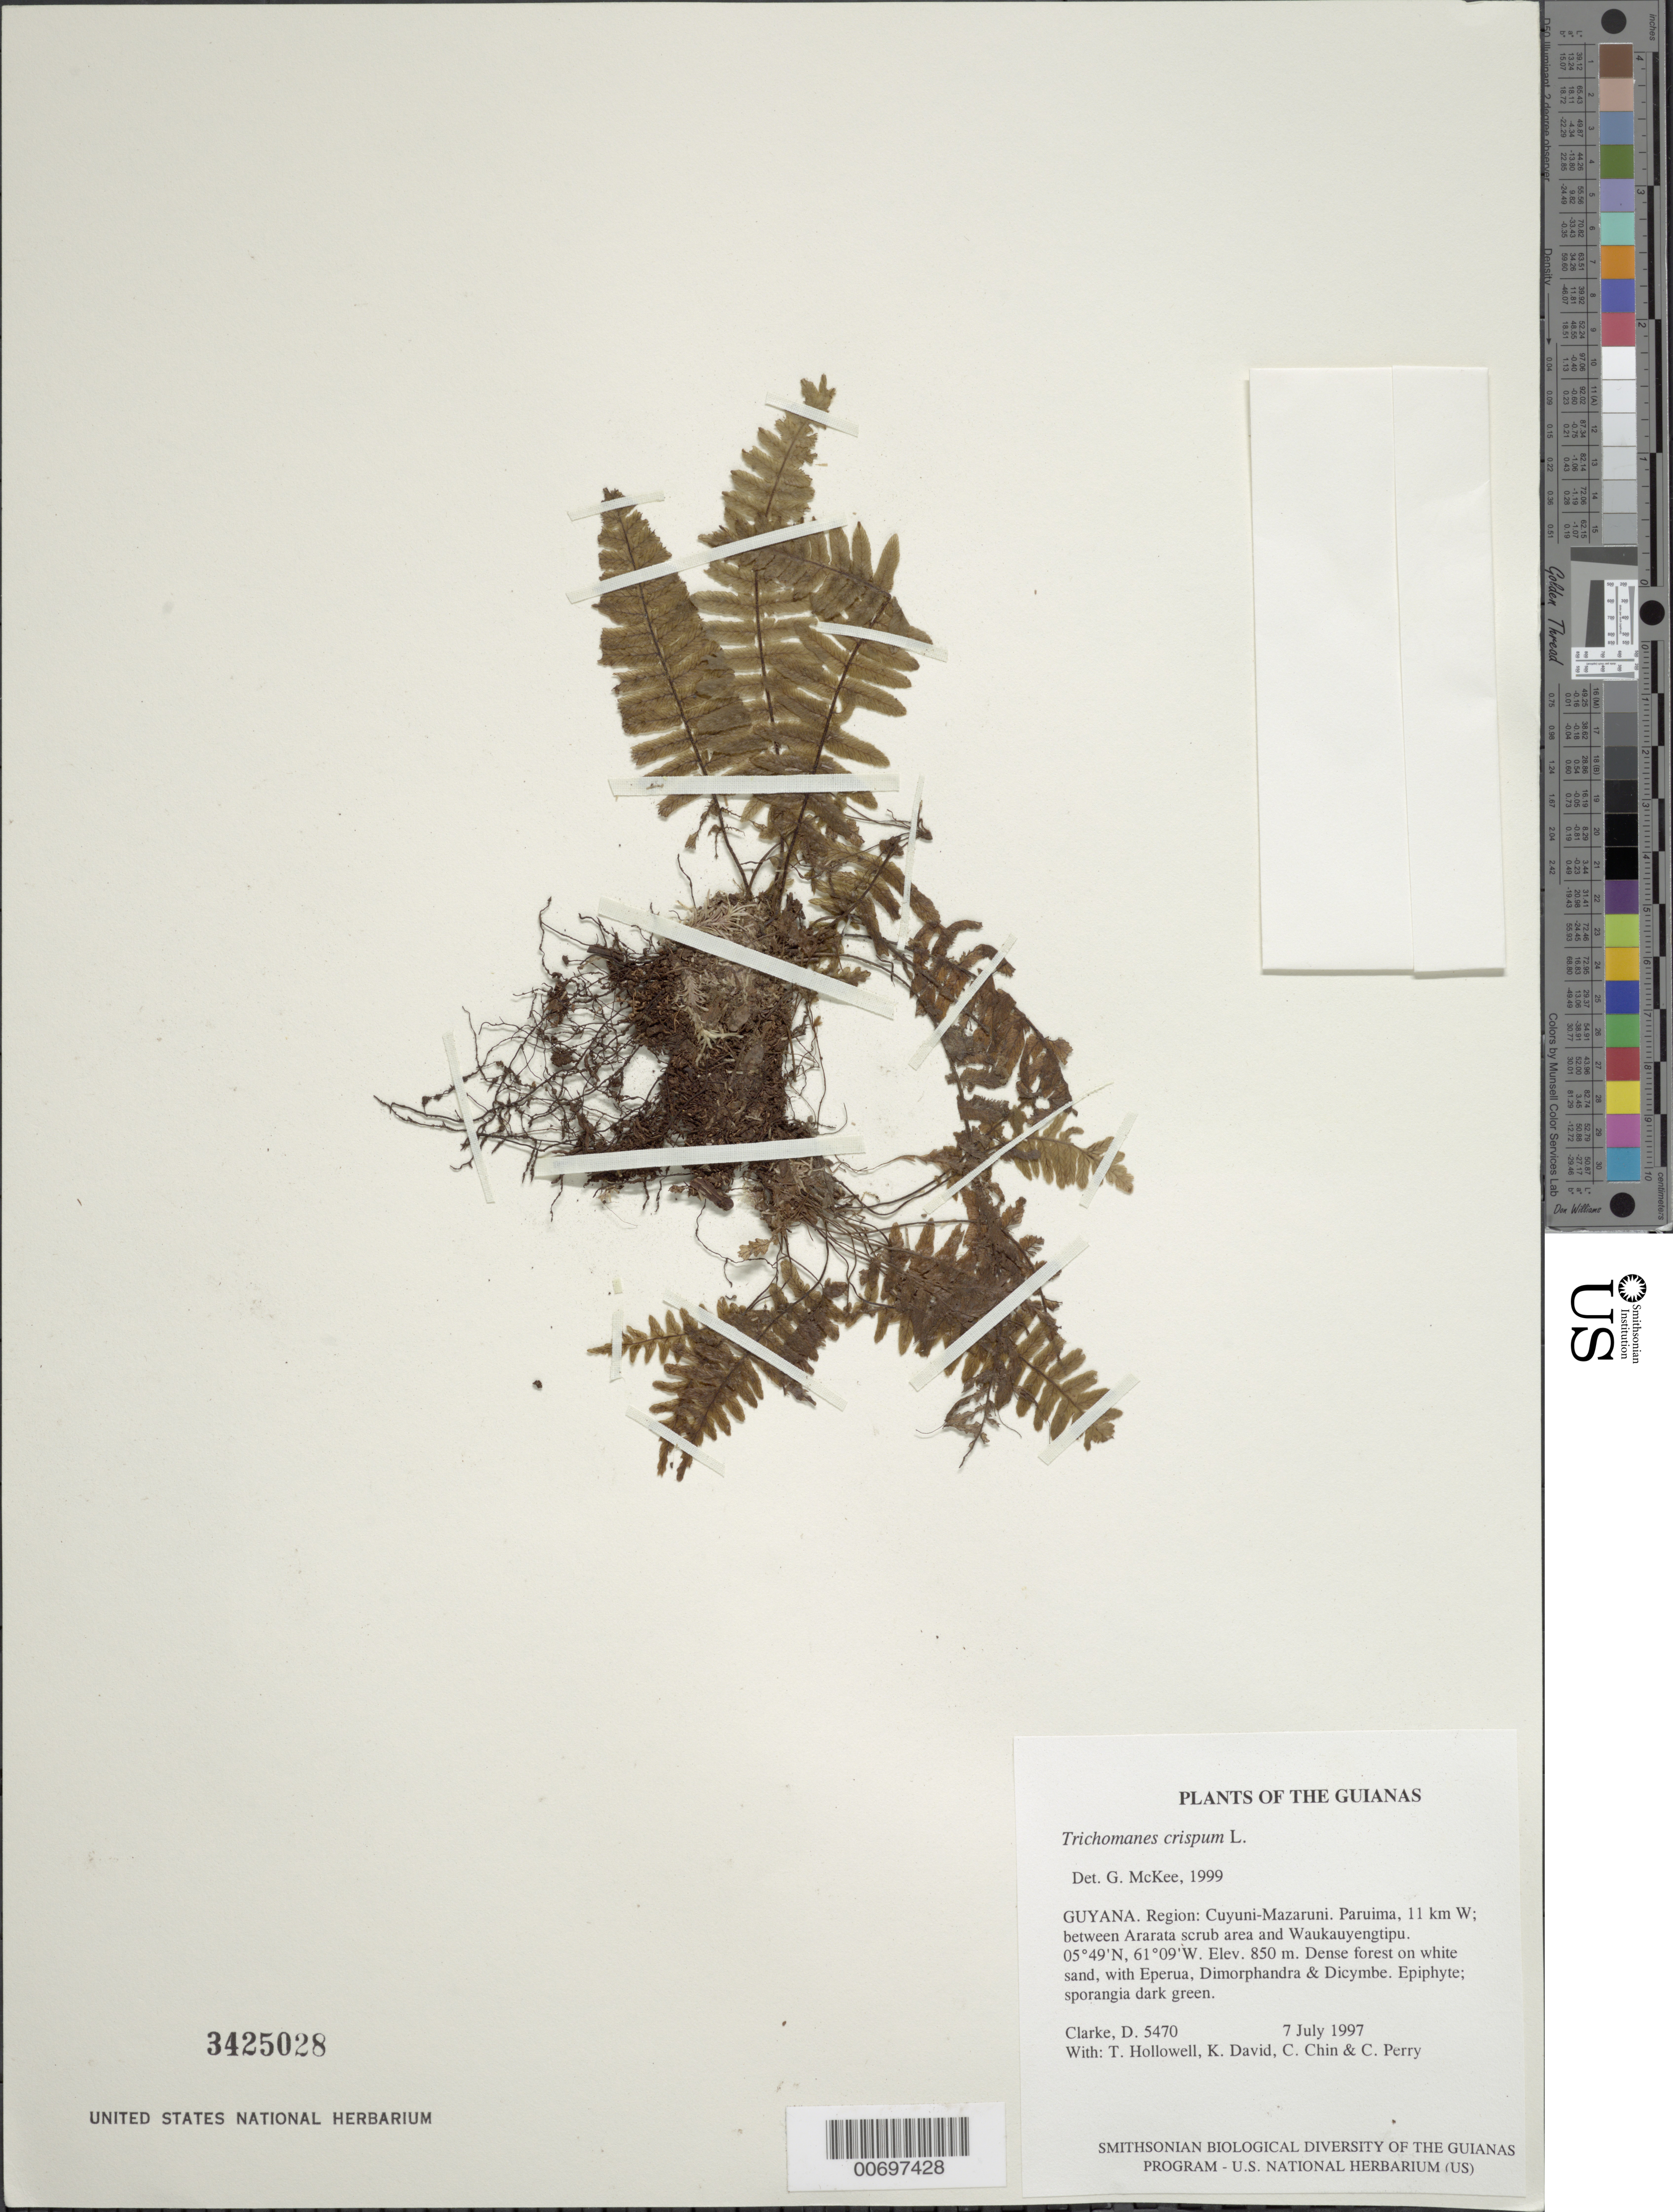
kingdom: Plantae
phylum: Tracheophyta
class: Polypodiopsida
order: Hymenophyllales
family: Hymenophyllaceae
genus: Trichomanes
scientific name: Trichomanes crispum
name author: L.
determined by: McKee, G. S., (US), NMNH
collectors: H. D. Clarke, T. Hollowell, K. David, C. Chin & C. Perry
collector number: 5470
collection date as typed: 7 July 1997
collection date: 1997-07-07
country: Guyana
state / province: Cuyuni-Mazaruni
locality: Paruima, 11 km W; between Ararata scrub area and Waukauyengtipu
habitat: Dense forest on white sand, with Eperua, Dimorphandra & Dicymbe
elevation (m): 850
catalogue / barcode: US 3425028